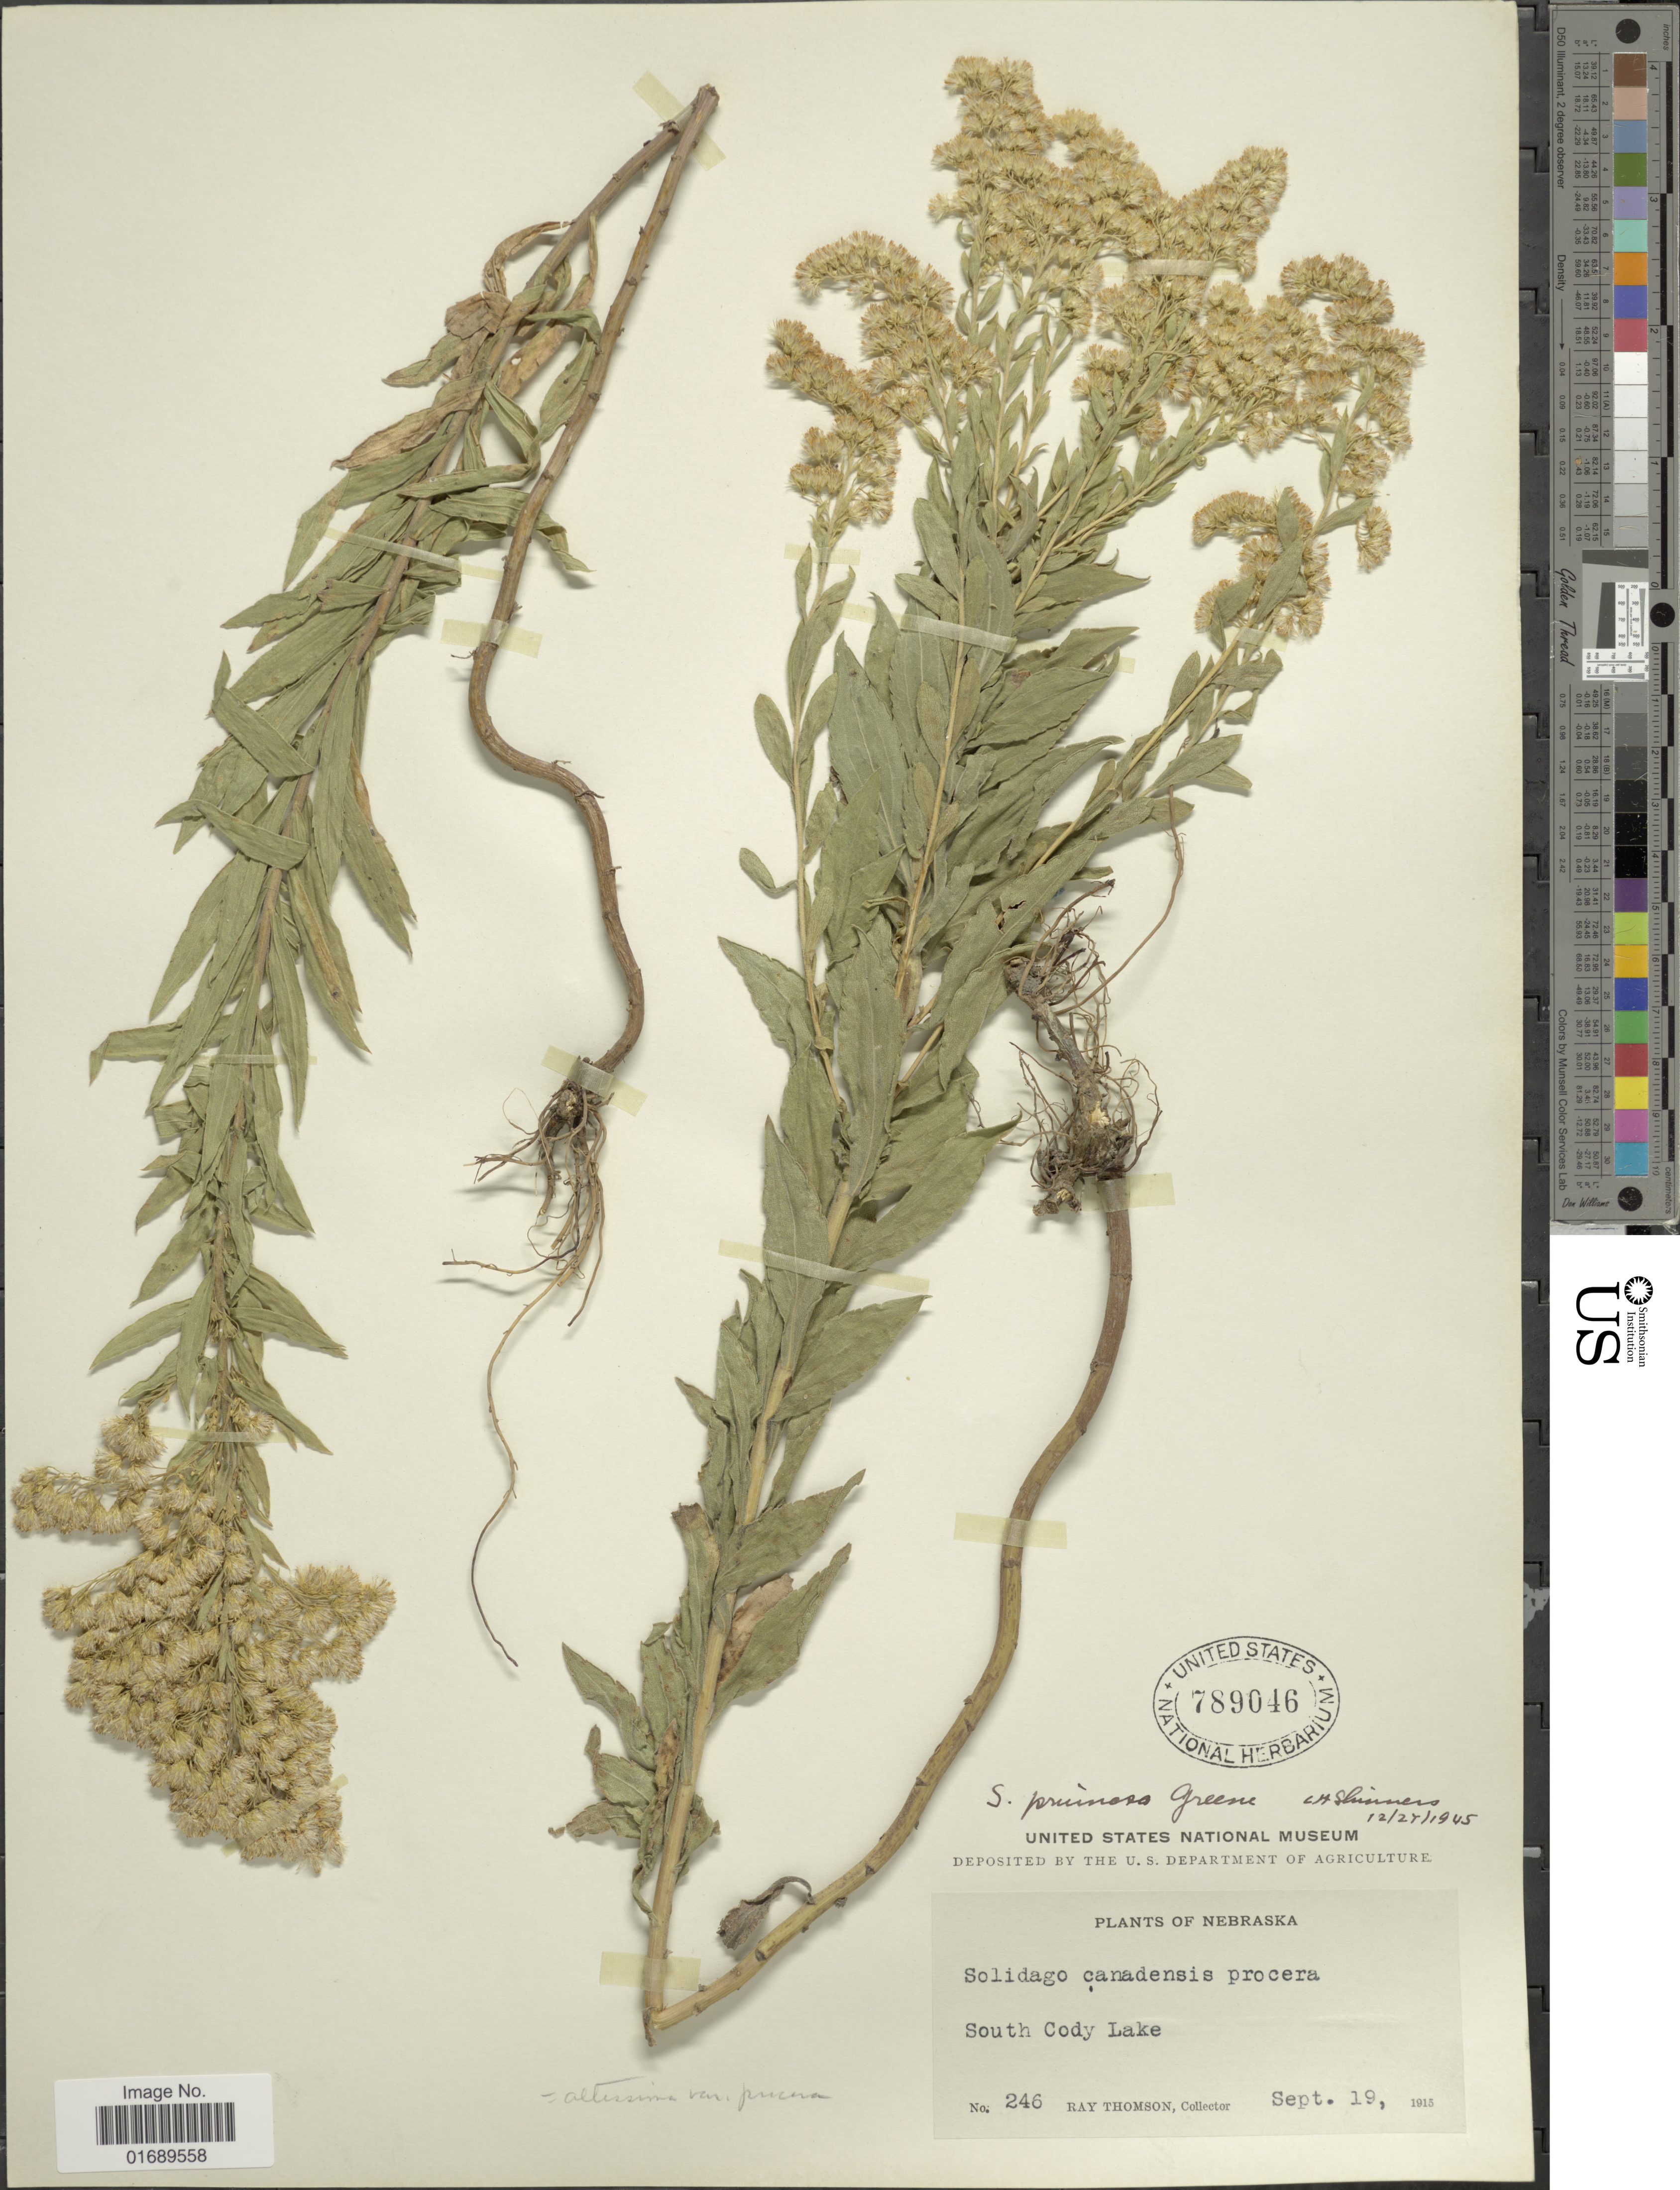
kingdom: Plantae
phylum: Tracheophyta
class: Magnoliopsida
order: Asterales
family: Asteraceae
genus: Solidago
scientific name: Solidago pruinosa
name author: Greene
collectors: R. Thomson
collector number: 246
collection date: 1915-09-19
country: United States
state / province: Nebraska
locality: South Cody Lake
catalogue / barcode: US 789046